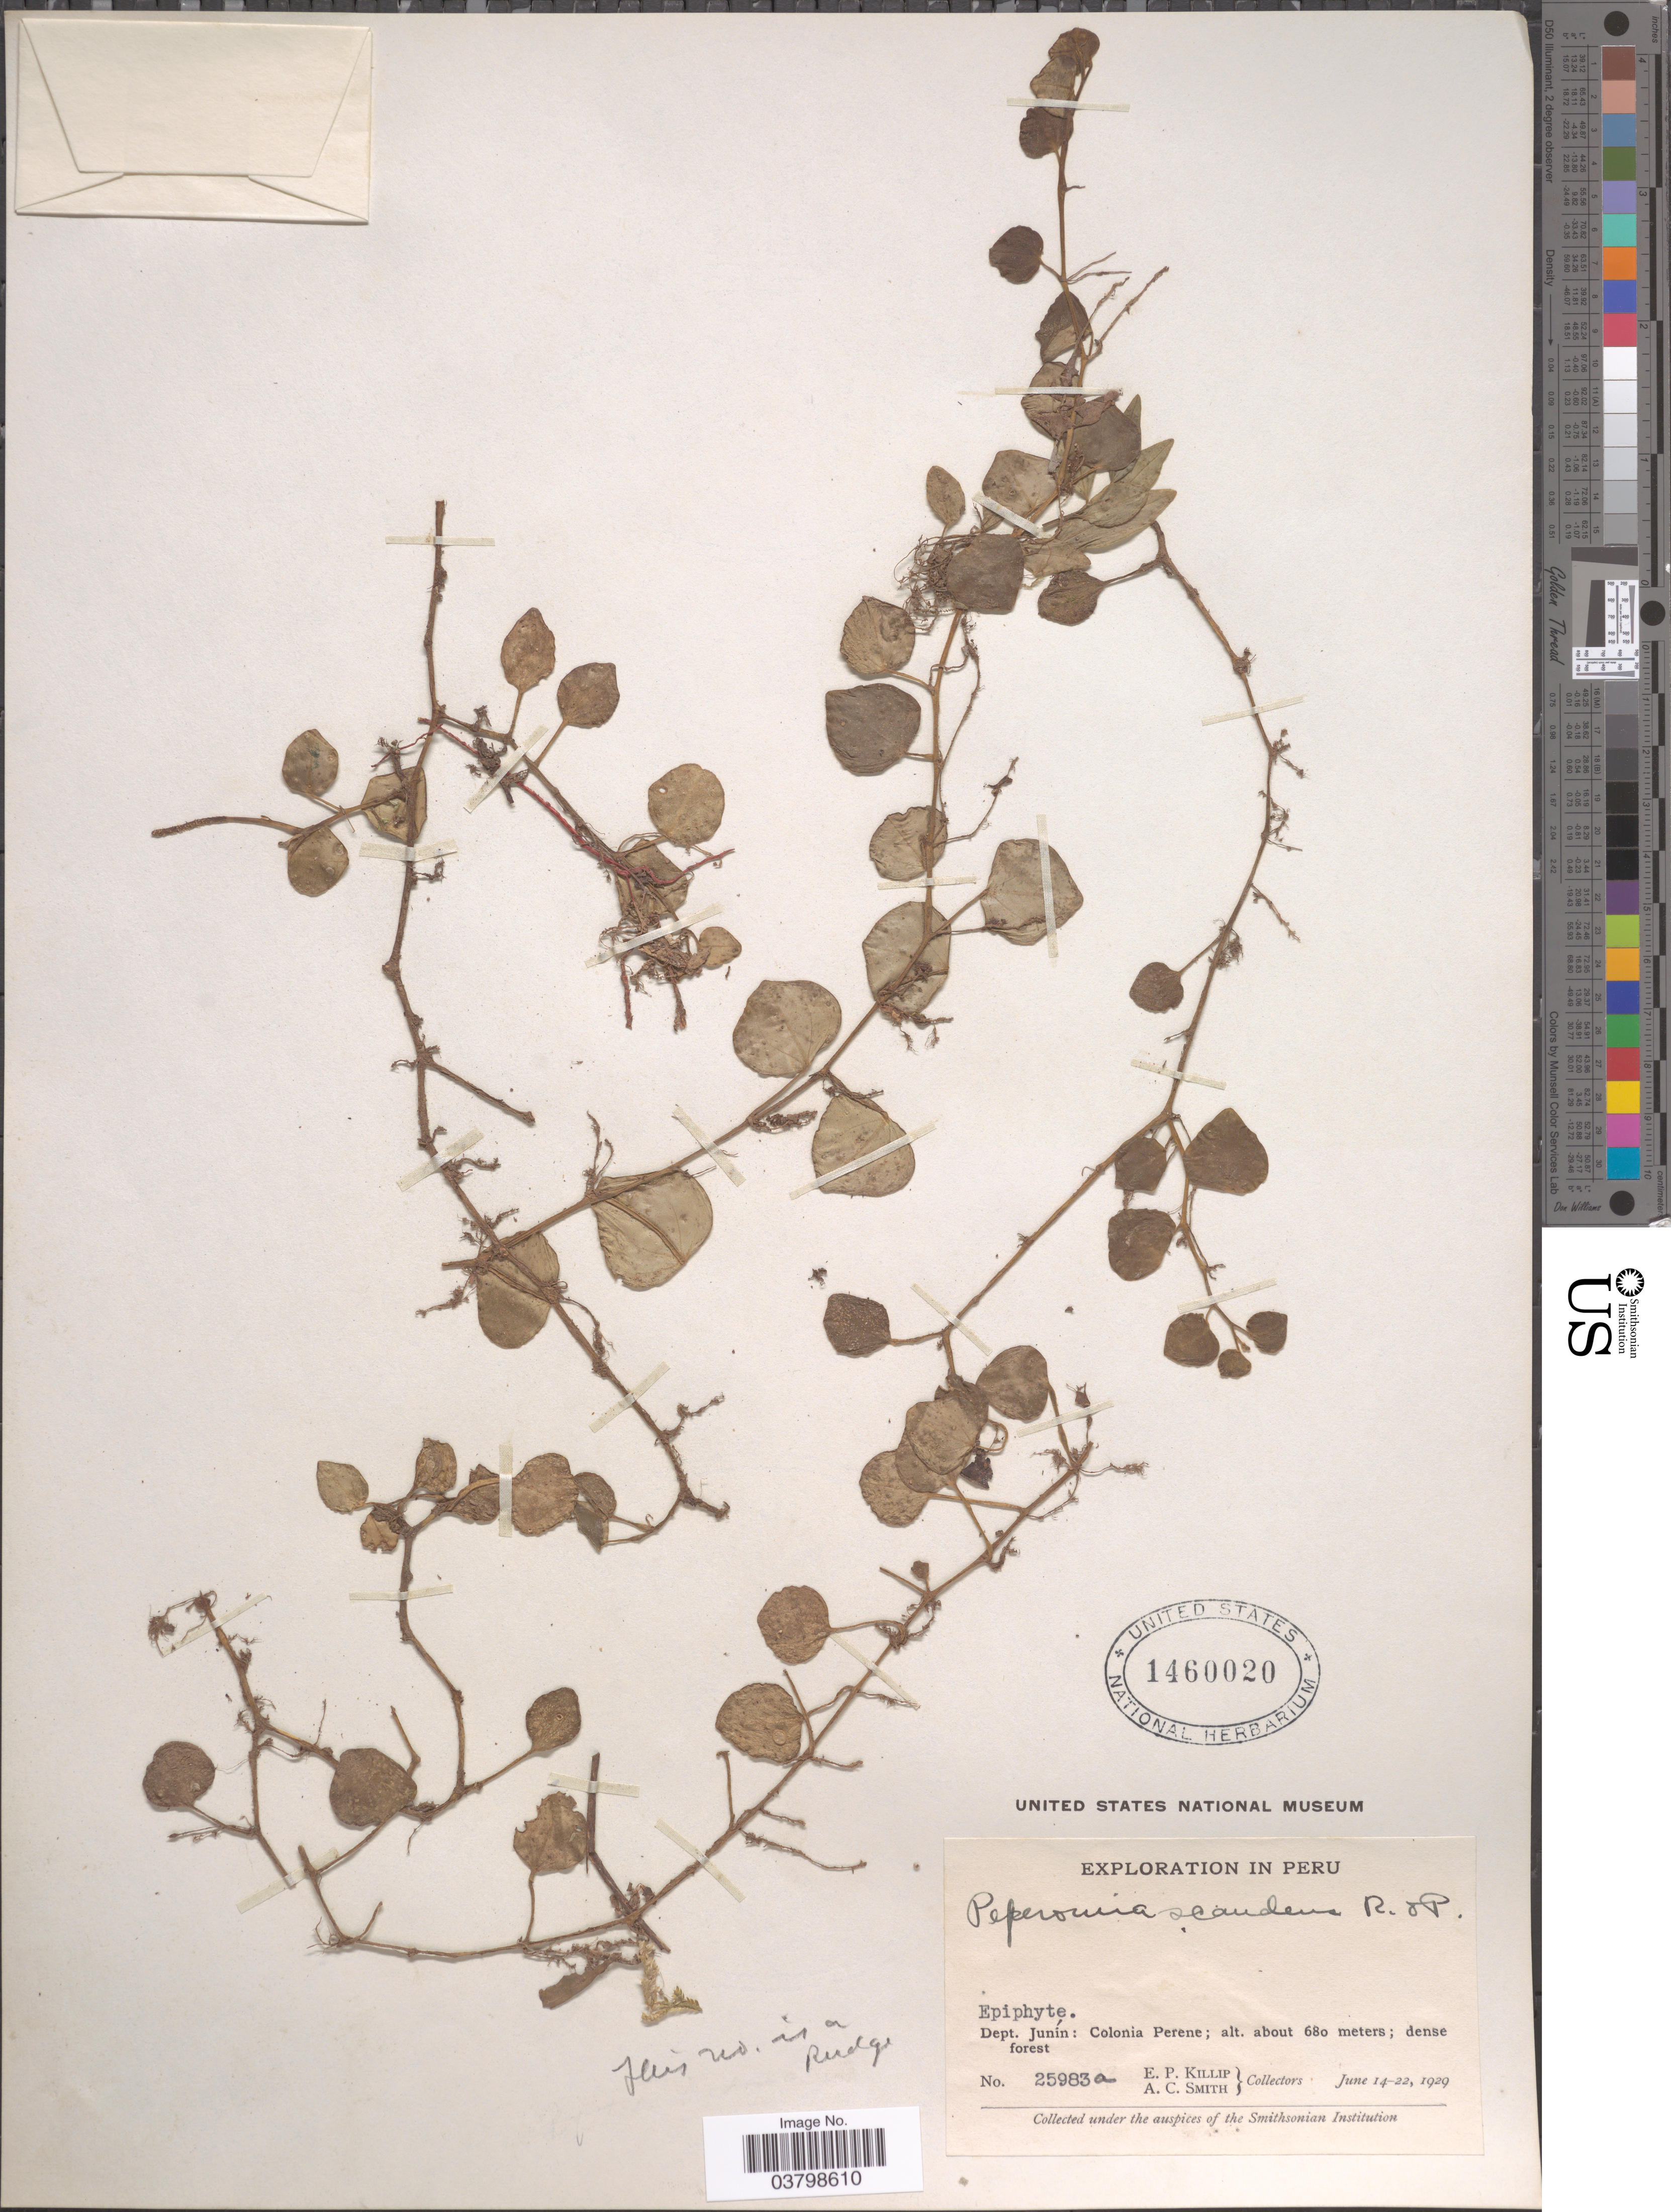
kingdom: Plantae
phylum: Tracheophyta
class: Magnoliopsida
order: Piperales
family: Piperaceae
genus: Peperomia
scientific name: Peperomia serpens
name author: (Sw.) Loudon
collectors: E. P. Killip & A. C. Smith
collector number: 25983a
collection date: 1929-06-14/1929-06-22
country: Peru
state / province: Junín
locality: Dept. Junín: Colonia Perene.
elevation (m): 680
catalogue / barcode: US 1460020